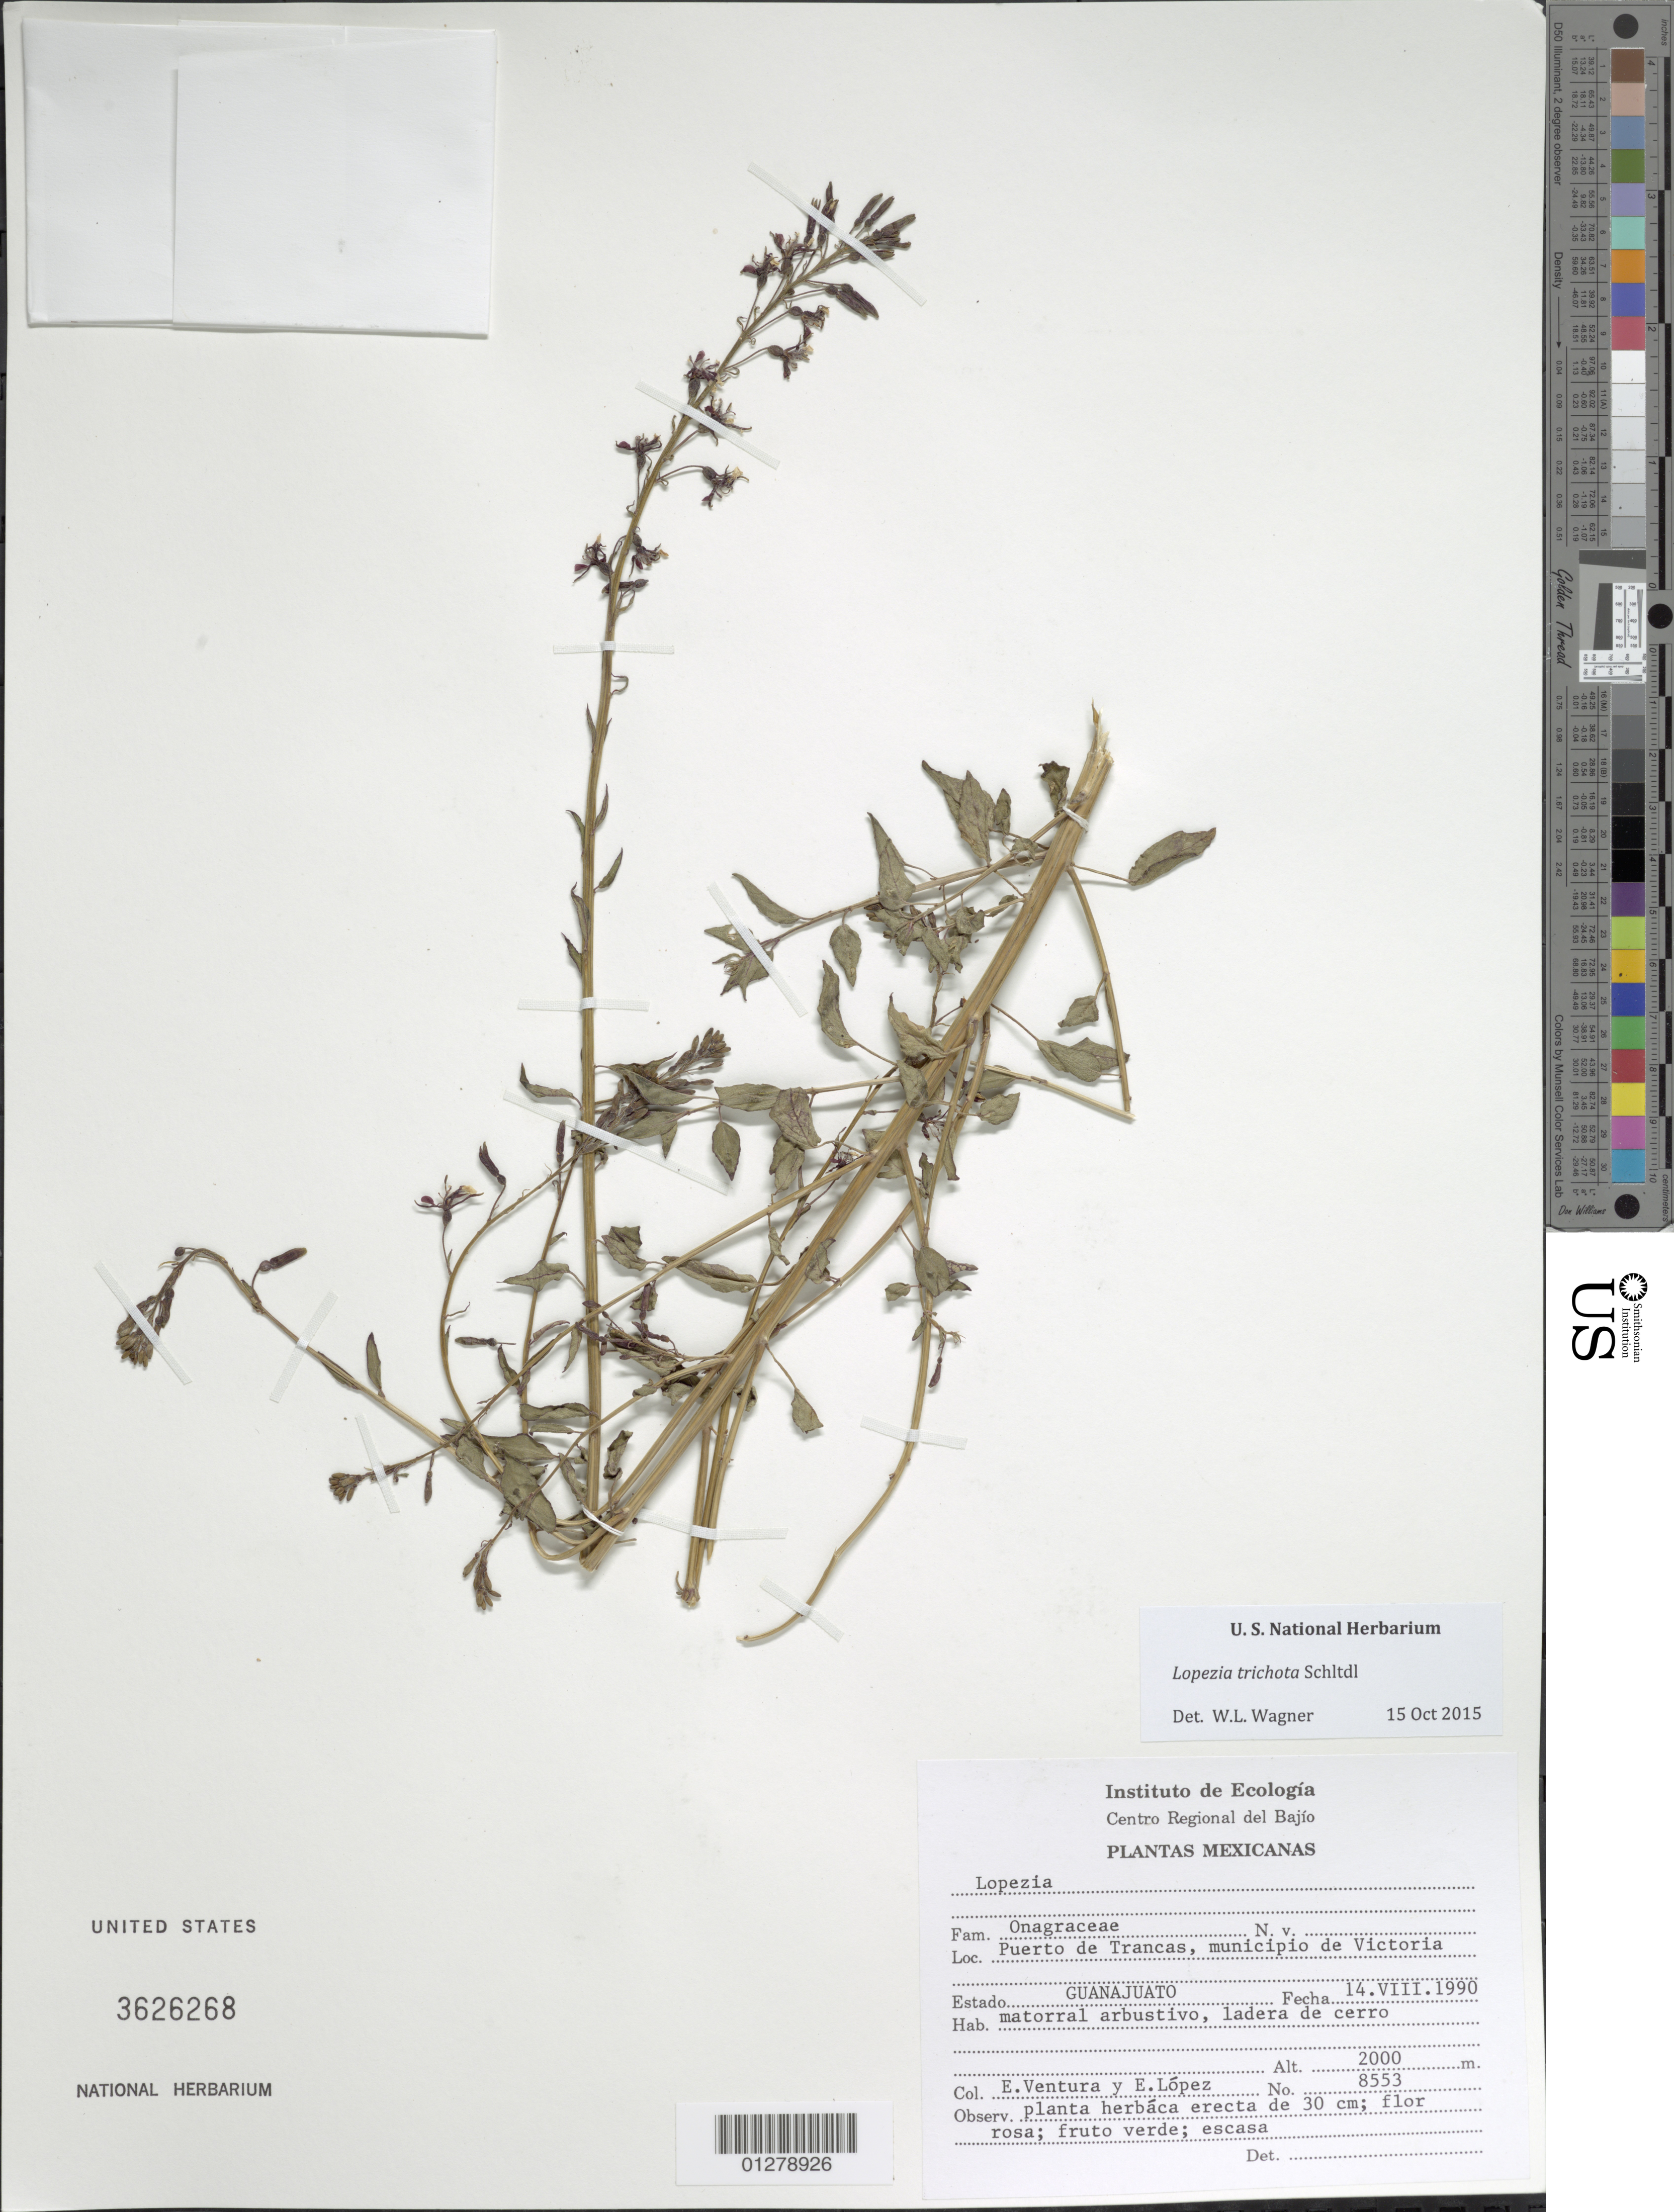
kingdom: Plantae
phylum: Tracheophyta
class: Magnoliopsida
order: Myrtales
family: Onagraceae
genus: Lopezia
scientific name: Lopezia trichota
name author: Schltdl.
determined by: Wagner, W. L., (BOT), Smithsonian Institution - National Museum of Natural History (UNITED STATES)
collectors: E. Ventura & E. López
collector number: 8553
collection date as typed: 14.VIII.1990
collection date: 1990-08-14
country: Mexico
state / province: Guanajuato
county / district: Victoria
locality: Puerto de Trancas.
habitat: Matorral arbustivo, ladera de cerro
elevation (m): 2000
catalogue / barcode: US 3626268